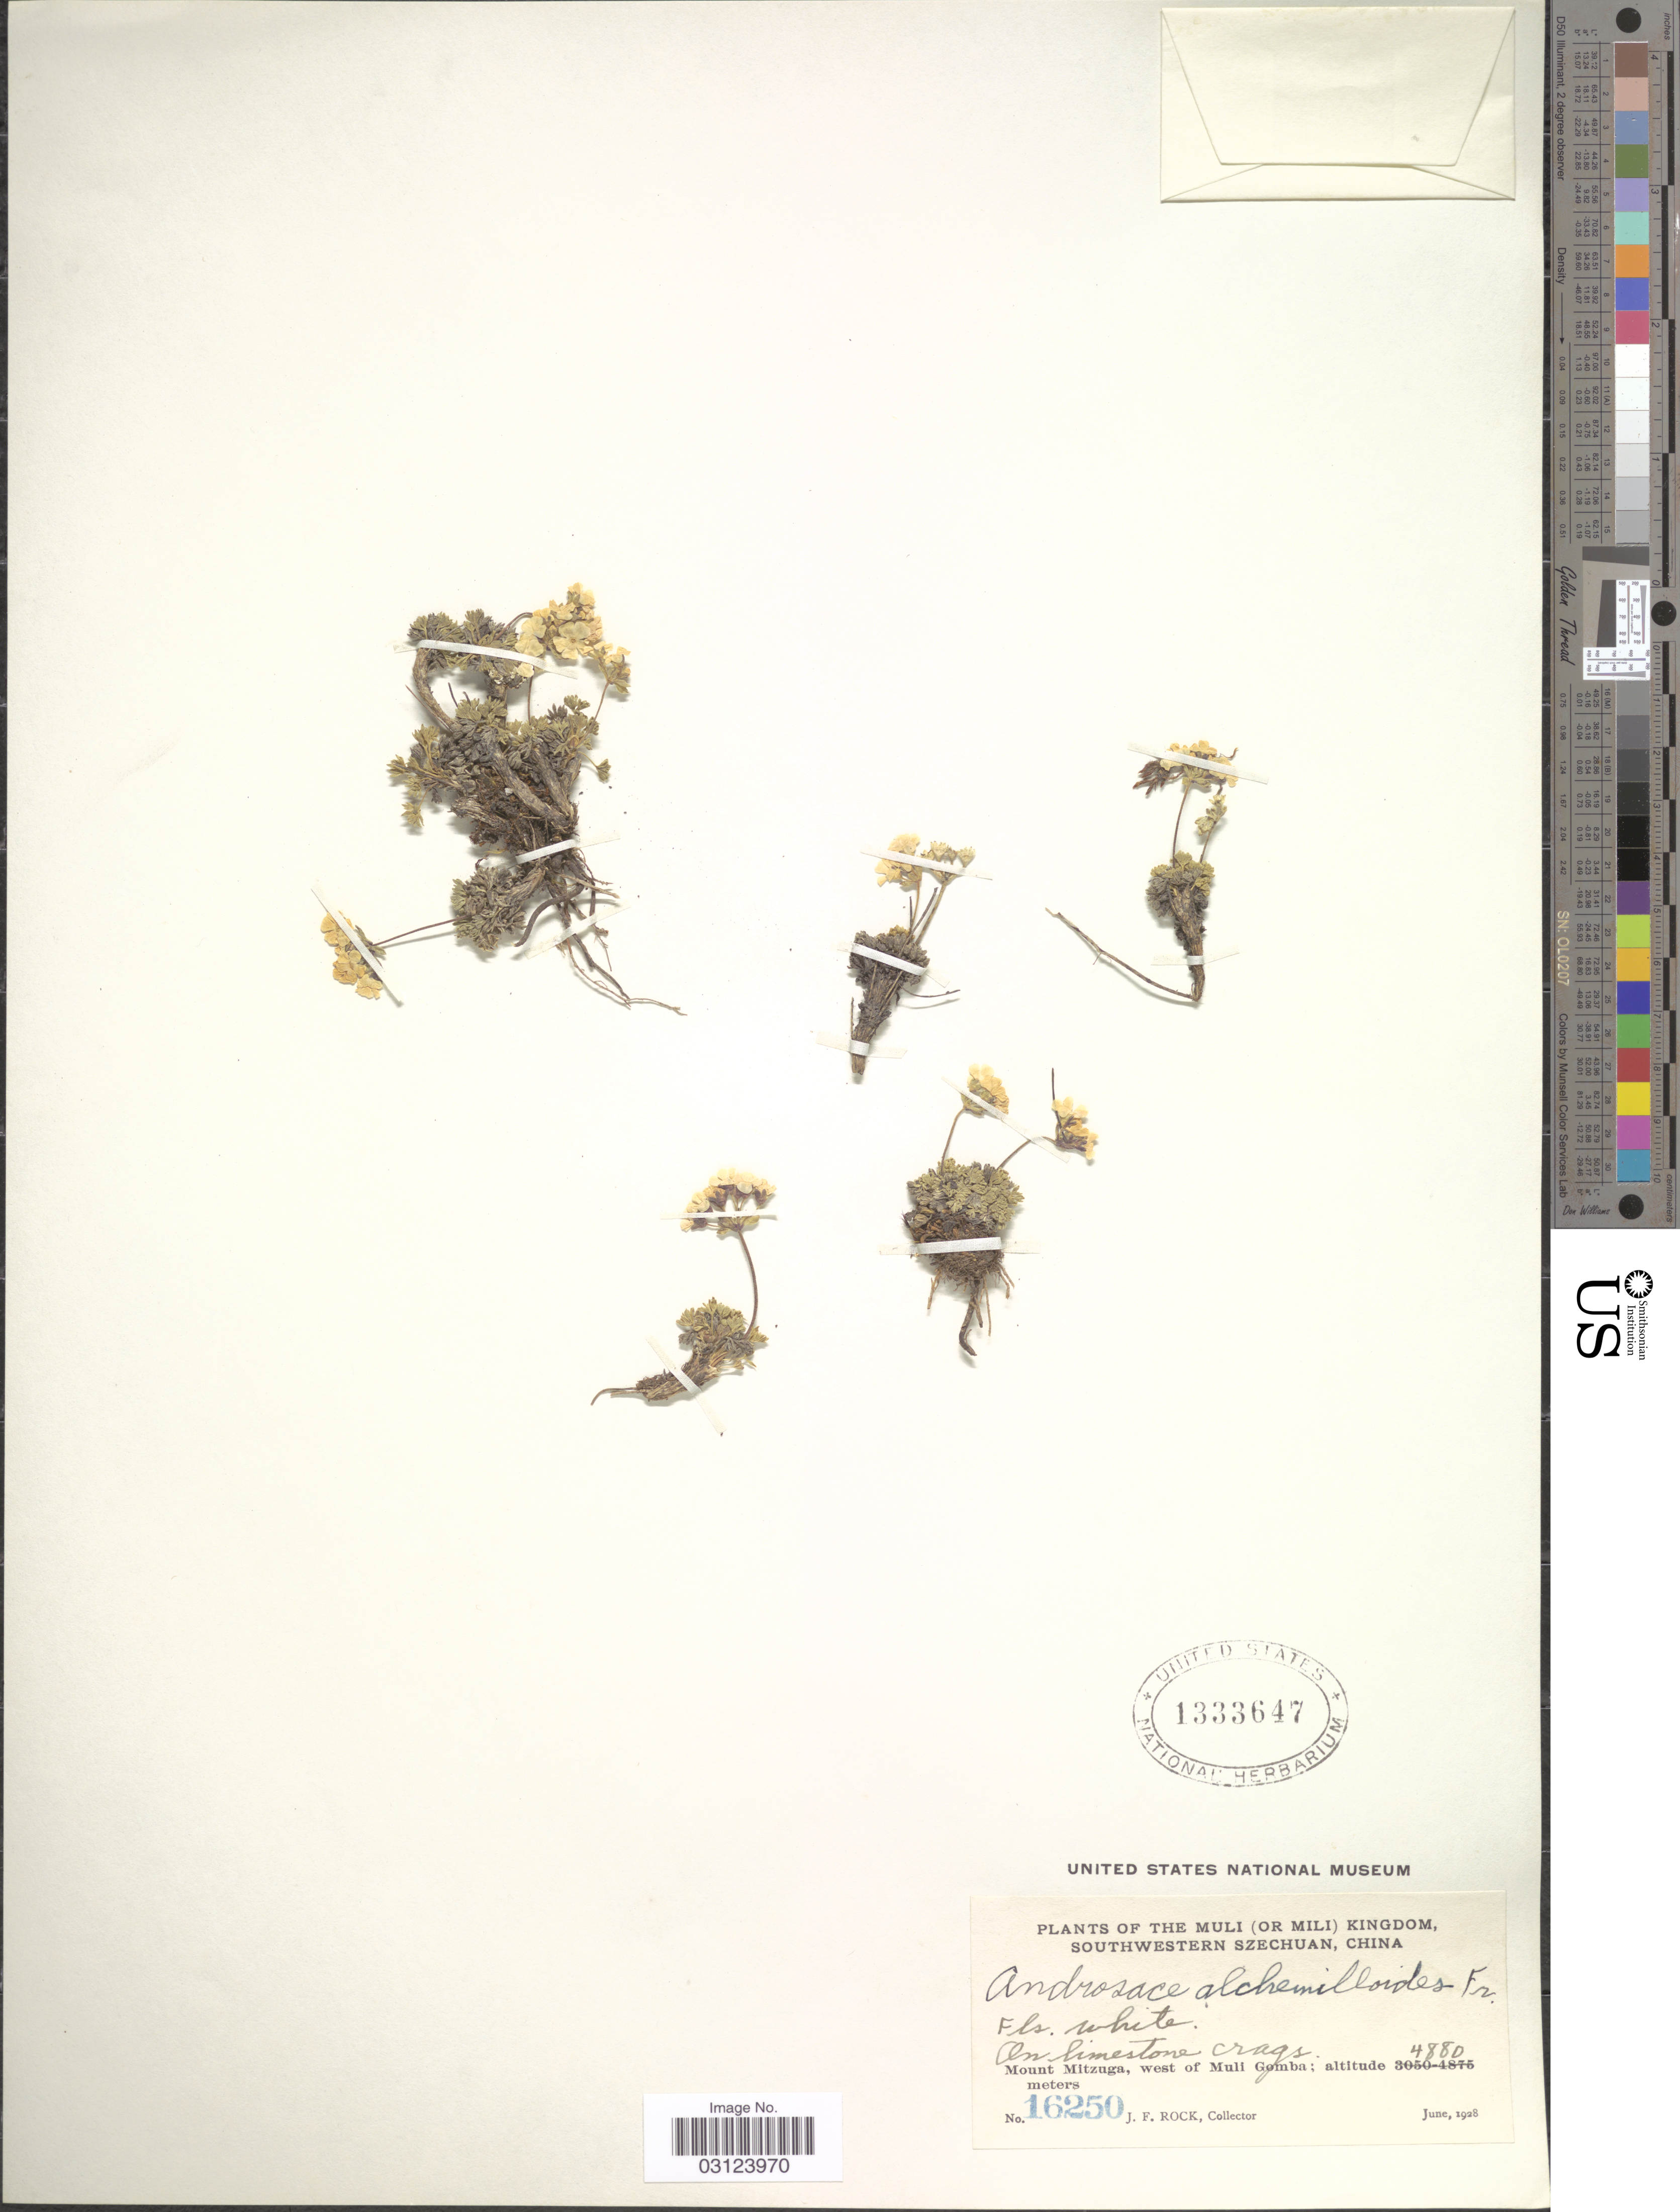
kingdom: Plantae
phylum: Tracheophyta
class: Magnoliopsida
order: Ericales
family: Primulaceae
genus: Androsace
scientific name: Androsace alchemilloides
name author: Franch.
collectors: J. Rock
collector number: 16250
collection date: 1928-06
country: China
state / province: Sichuan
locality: The Muli (or Mili) Kingdom, Southwestern Szechuan, Mount Mitzuga, west of Muli Gomba.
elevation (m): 4880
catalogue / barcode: US 1333647